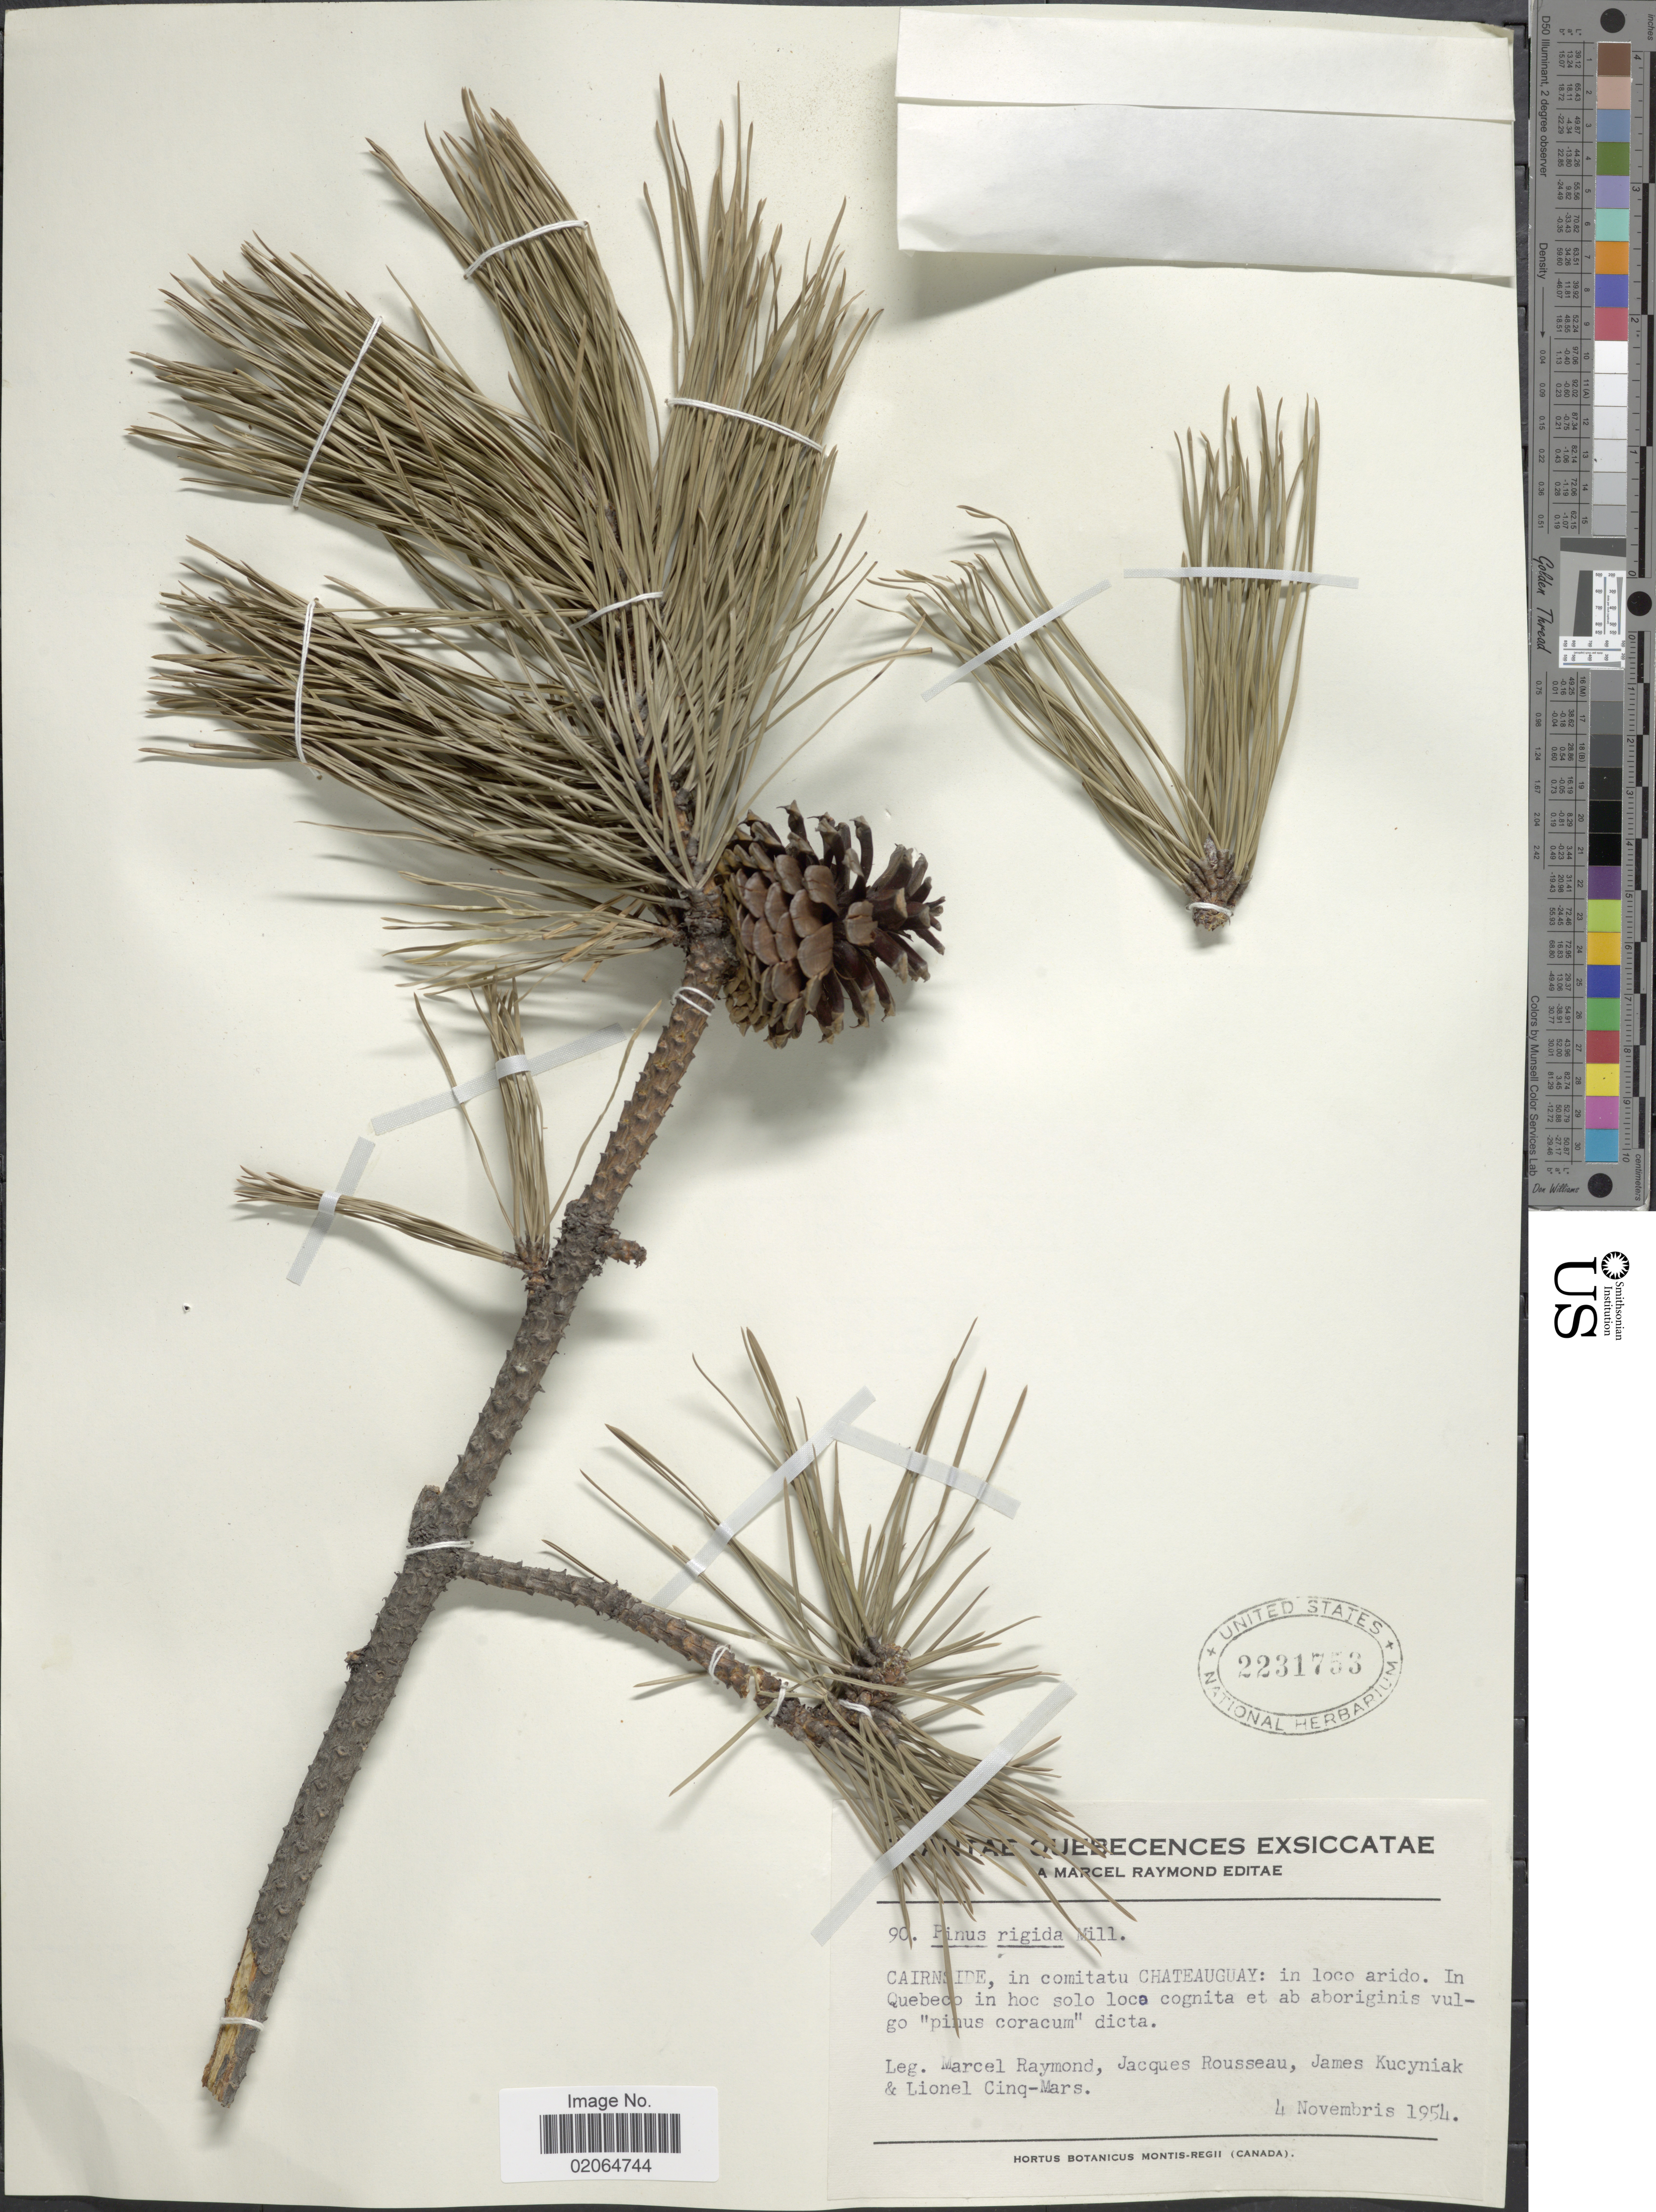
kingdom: Plantae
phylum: Tracheophyta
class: Pinopsida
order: Pinales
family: Pinaceae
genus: Pinus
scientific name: Pinus rigida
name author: Mill.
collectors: M. Raymond, J. Rousseau, J. Kucyniak & L. Cinq-Mars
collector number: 90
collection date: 1954-11-04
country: Canada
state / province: Quebec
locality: Cairnside, in comitatu Chateauguay: in loco arido. In Quebeco in hoc solo loca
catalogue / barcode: US 2231753